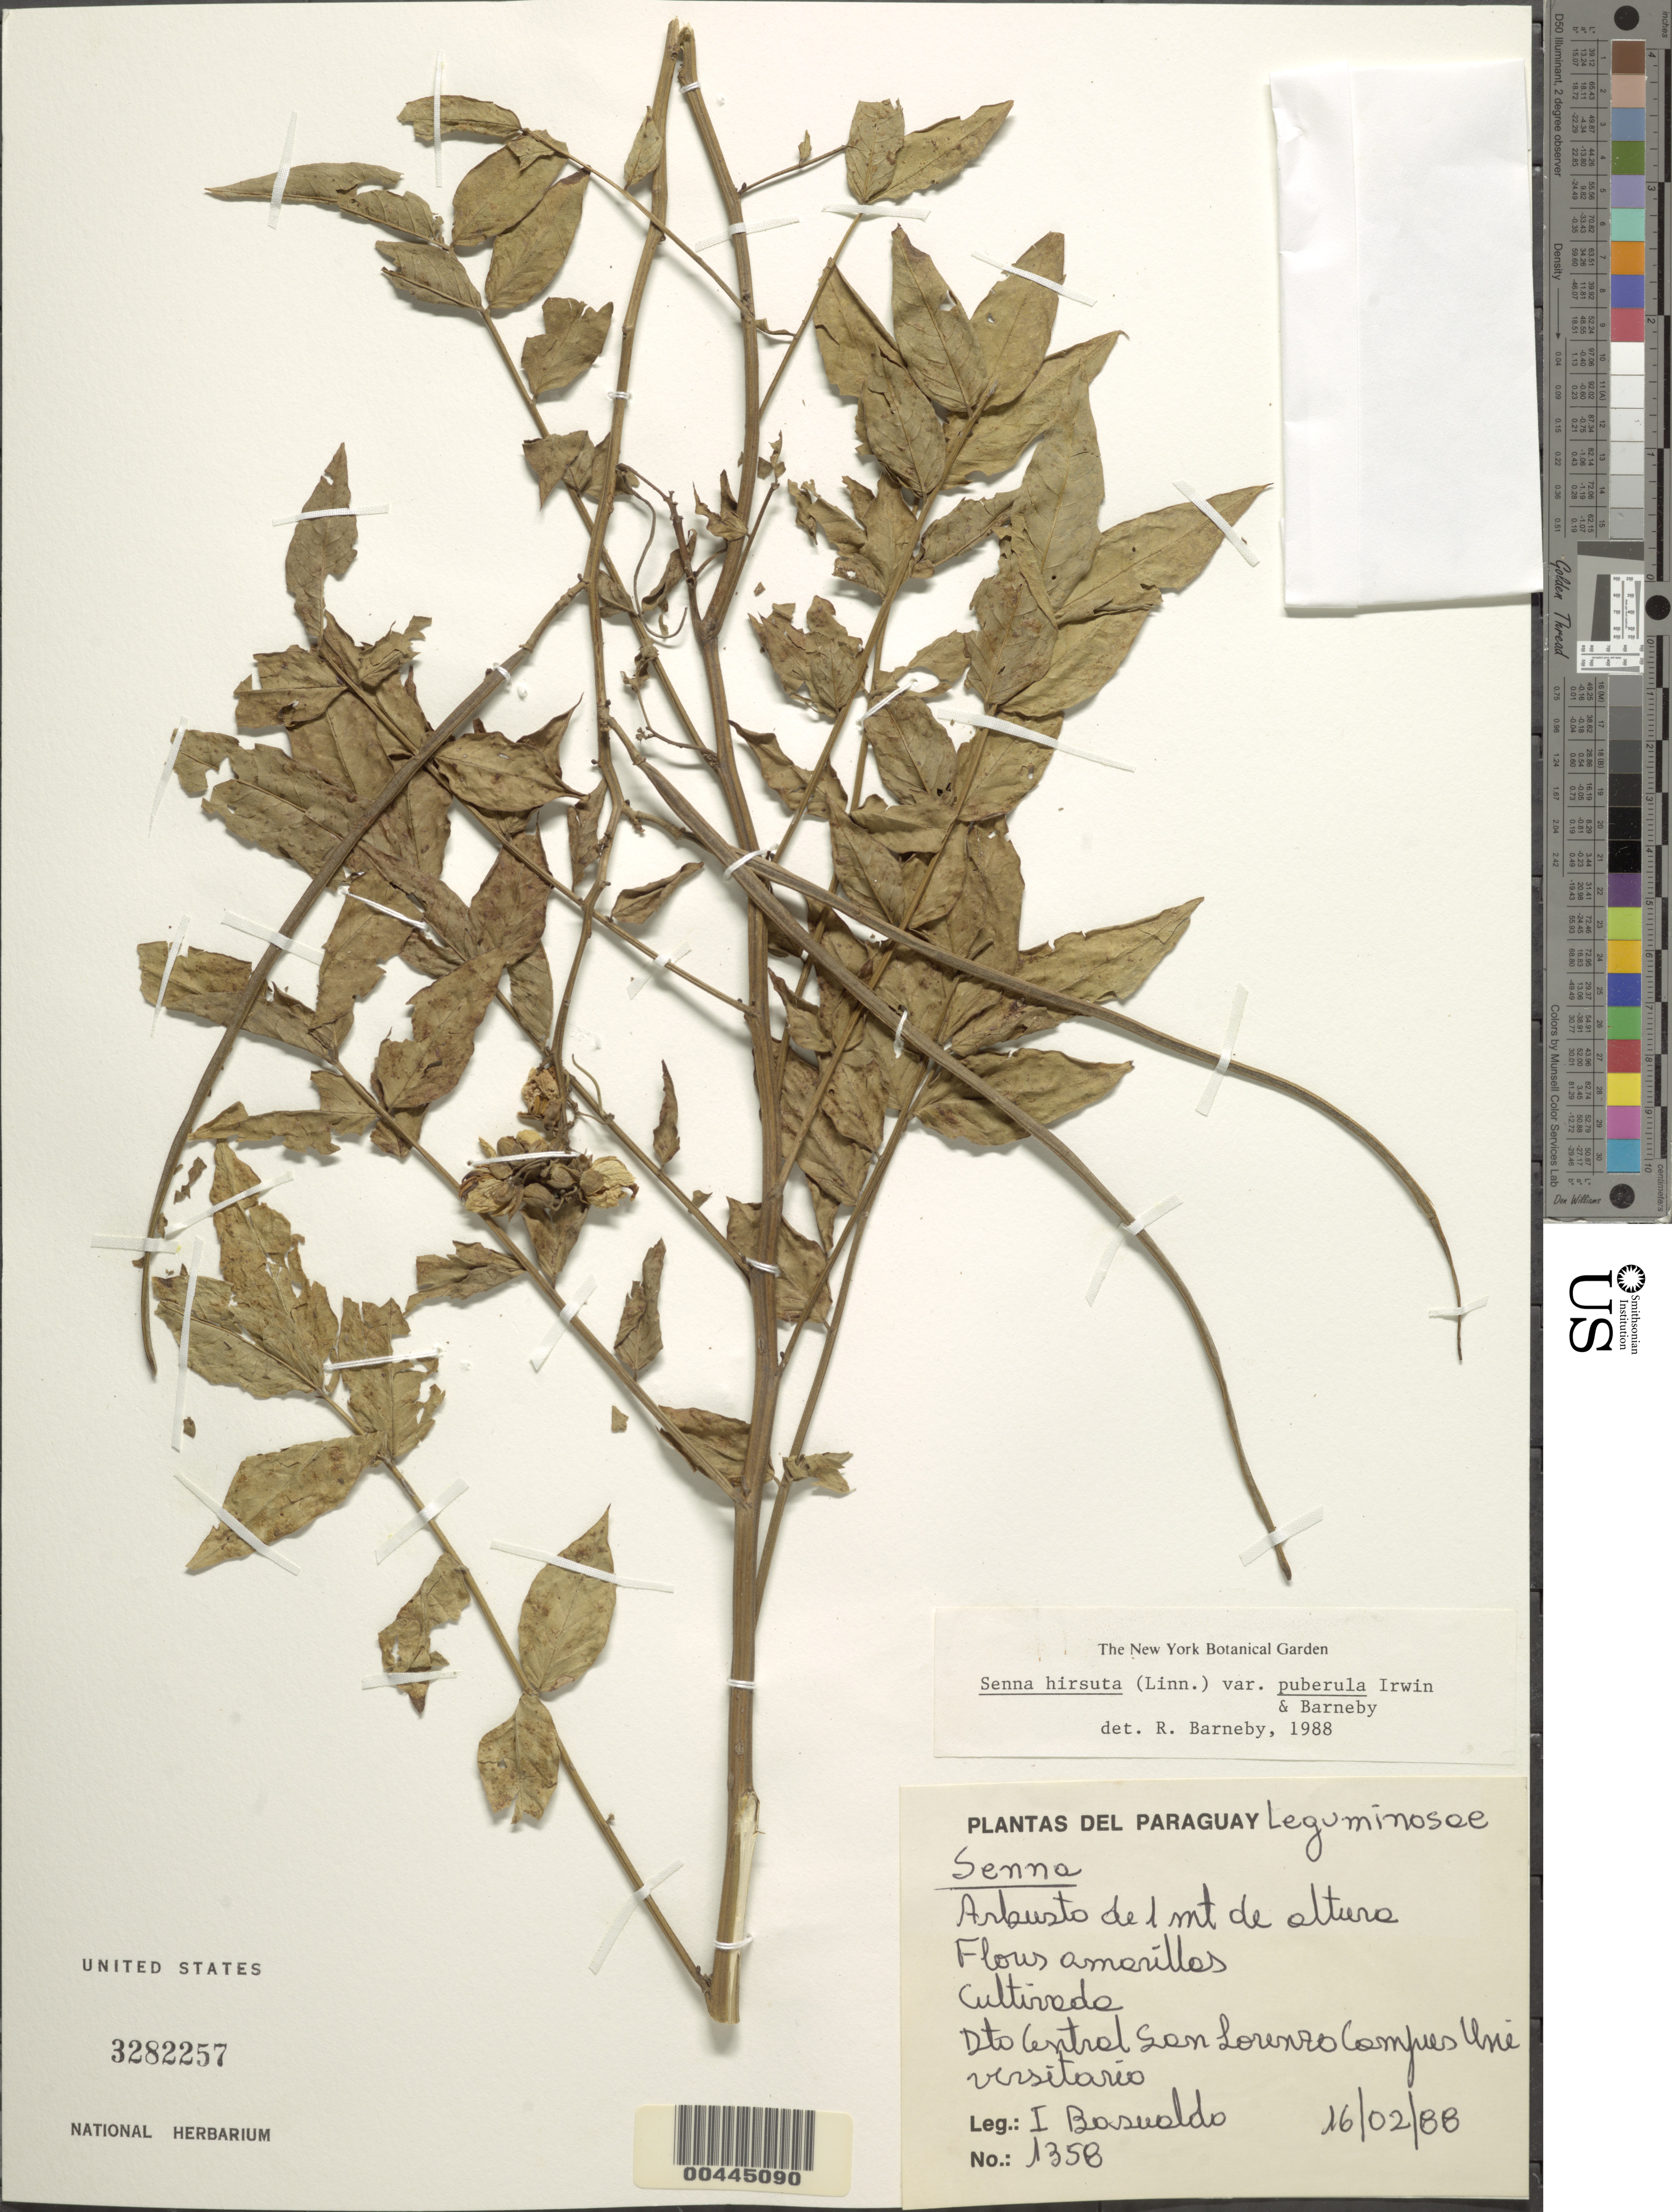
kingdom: Plantae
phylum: Tracheophyta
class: Magnoliopsida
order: Fabales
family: Fabaceae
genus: Senna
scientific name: Senna hirsuta var. puberula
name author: H.S. Irwin & Barneby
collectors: I. Basuoldo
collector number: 1358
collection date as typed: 16 Feb 1988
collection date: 1988-02-16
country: Paraguay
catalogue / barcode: US 3282257